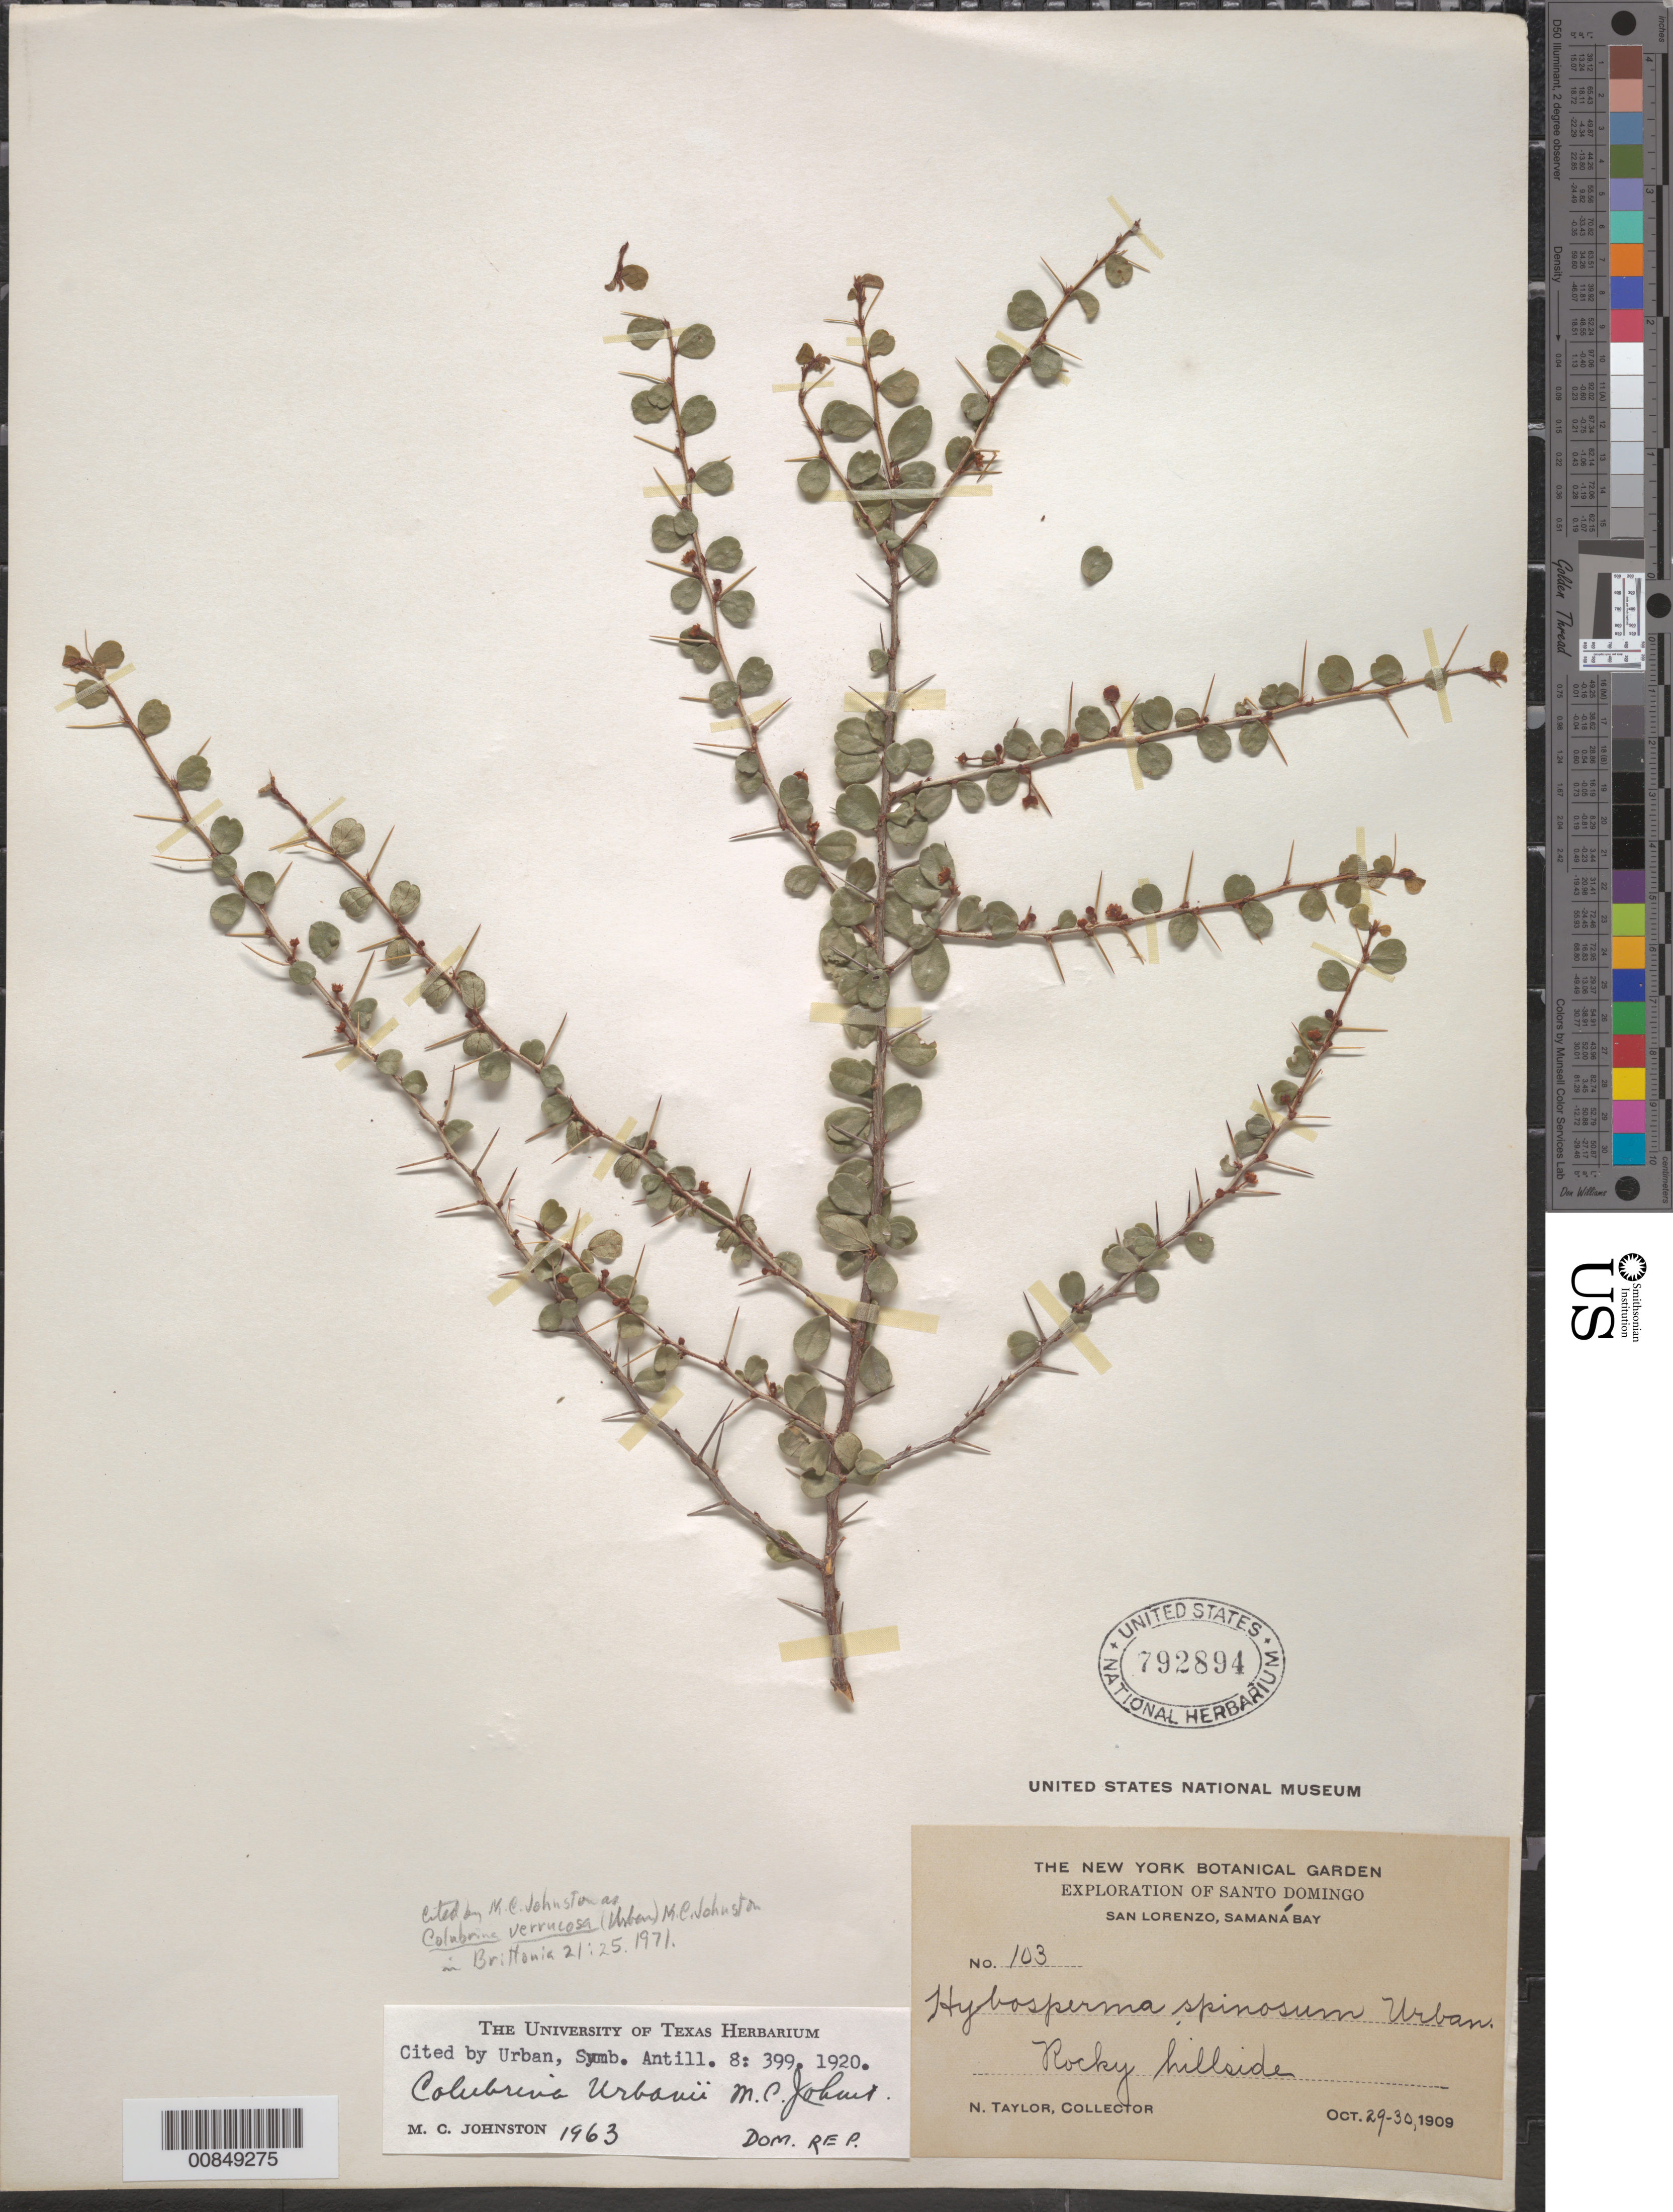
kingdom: Plantae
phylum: Tracheophyta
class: Magnoliopsida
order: Rosales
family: Rhamnaceae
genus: Colubrina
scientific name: Colubrina verrucosa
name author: (Urb.) M.C. Johnst.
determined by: Johnston, Marshall C.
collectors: N. Taylor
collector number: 103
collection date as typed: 29 Oct 1909 to 30 Oct 1909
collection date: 1909-10-29/1909-10-30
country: Dominican Republic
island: Hispaniola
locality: San Lorenzo, Samaná Bay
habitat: Rocky hillside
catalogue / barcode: US 792894